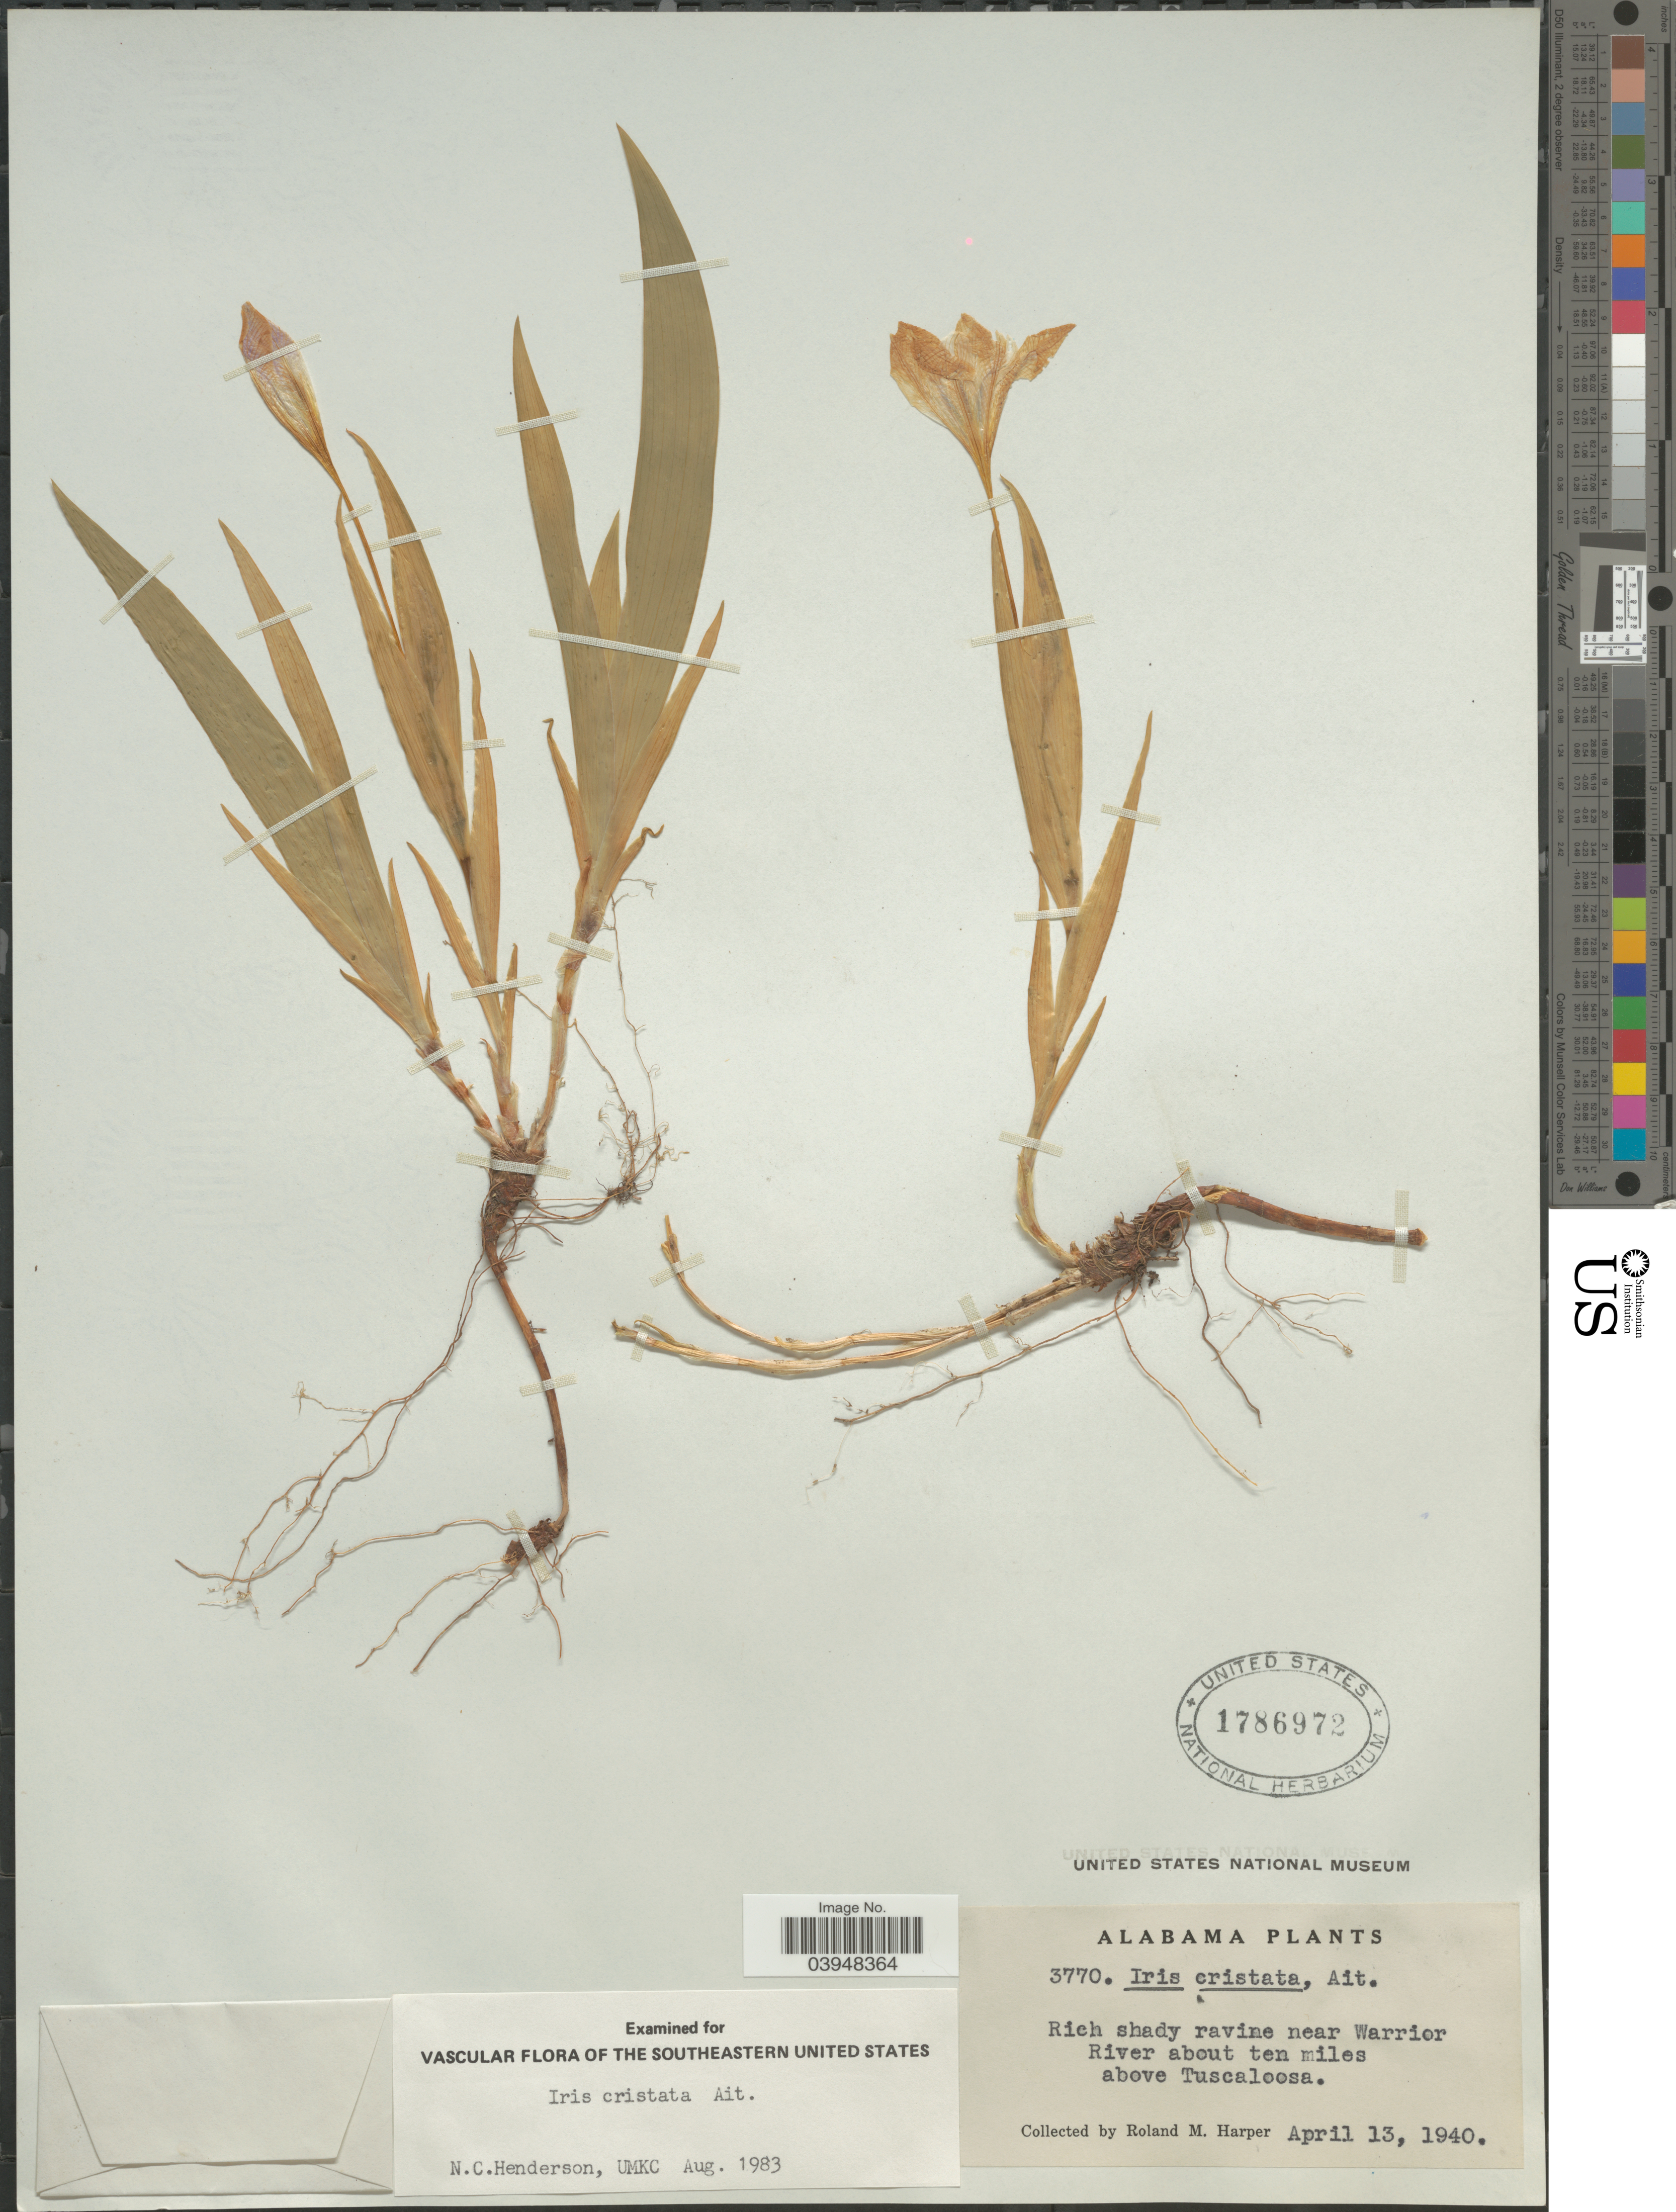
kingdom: Plantae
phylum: Tracheophyta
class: Liliopsida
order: Asparagales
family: Iridaceae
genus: Iris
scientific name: Iris cristata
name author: Aiton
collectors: R. M. Harper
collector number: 3770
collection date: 1940-04-13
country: United States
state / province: Alabama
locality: Rich shady ravine near Warrior River about ten miles above Tuscaloosa.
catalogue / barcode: US 1786972